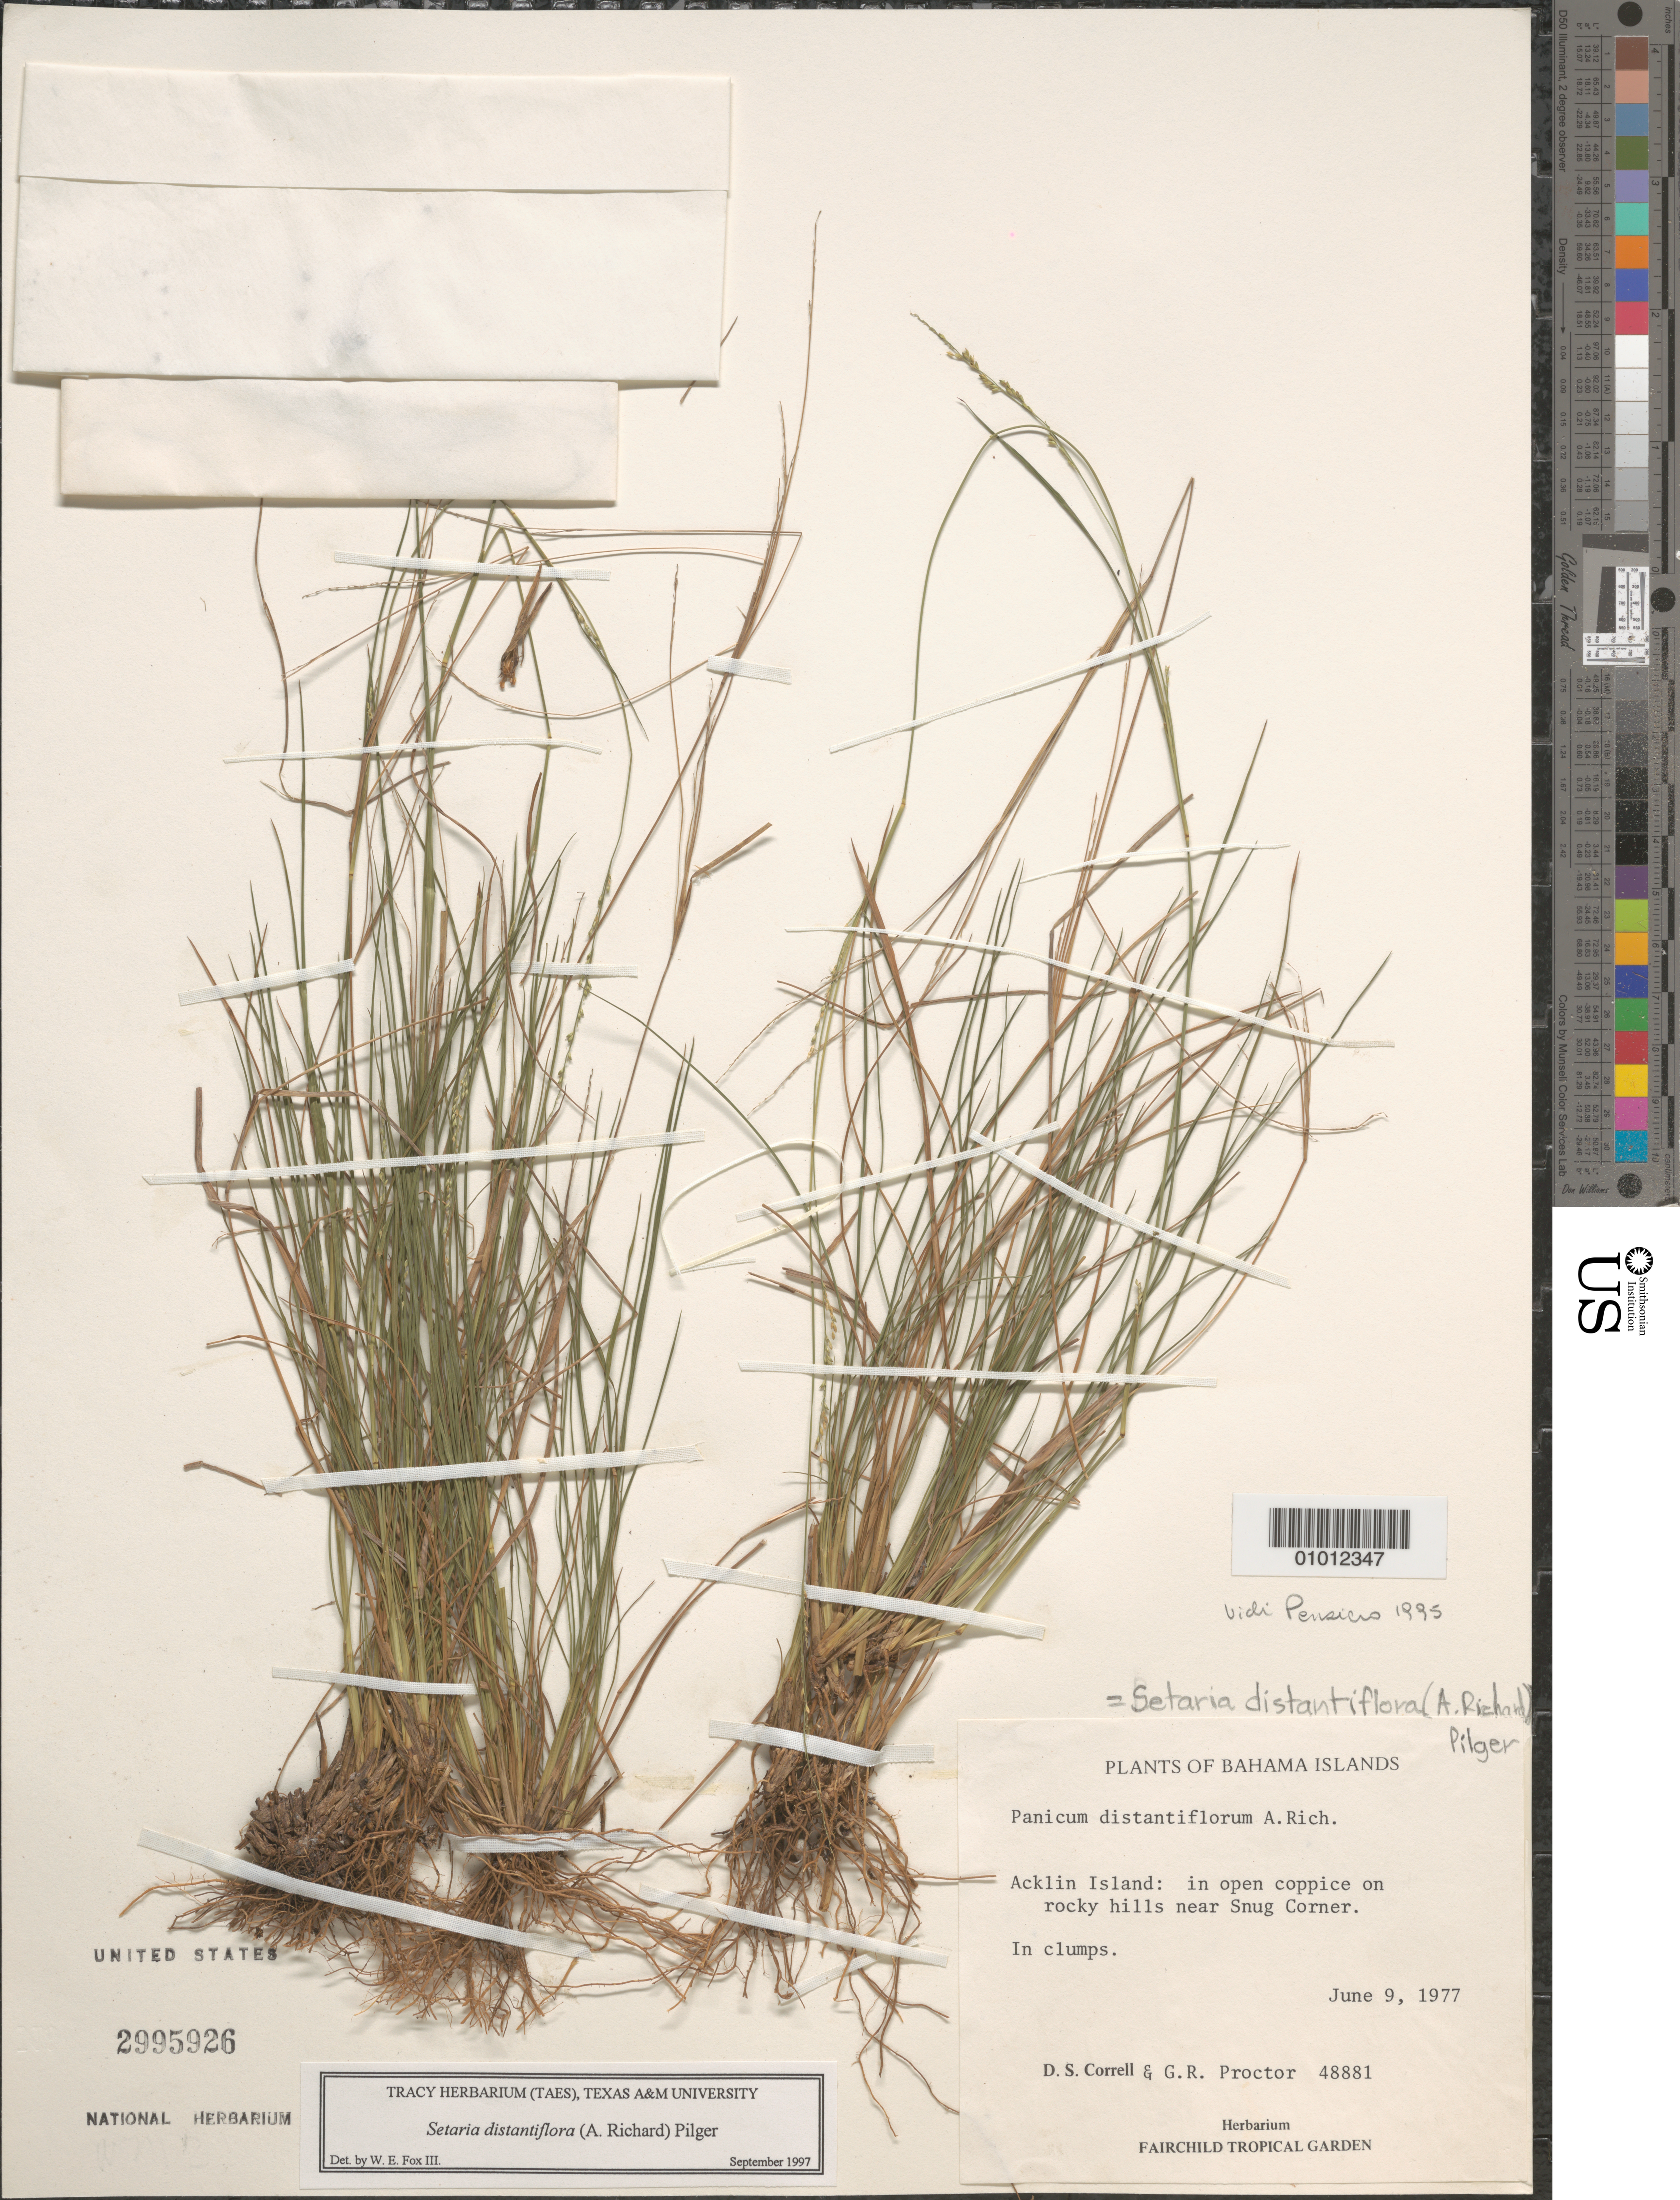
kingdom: Plantae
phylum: Tracheophyta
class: Liliopsida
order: Poales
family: Poaceae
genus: Setaria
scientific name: Setaria distantiflora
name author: (A. Rich.) Pilg.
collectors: D. S. Correll & G. R. Proctor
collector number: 48881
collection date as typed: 09 Jun 1977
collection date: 1977-06-09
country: Bahamas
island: Acklin's I.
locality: Near Snug Corner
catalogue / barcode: US 2995926